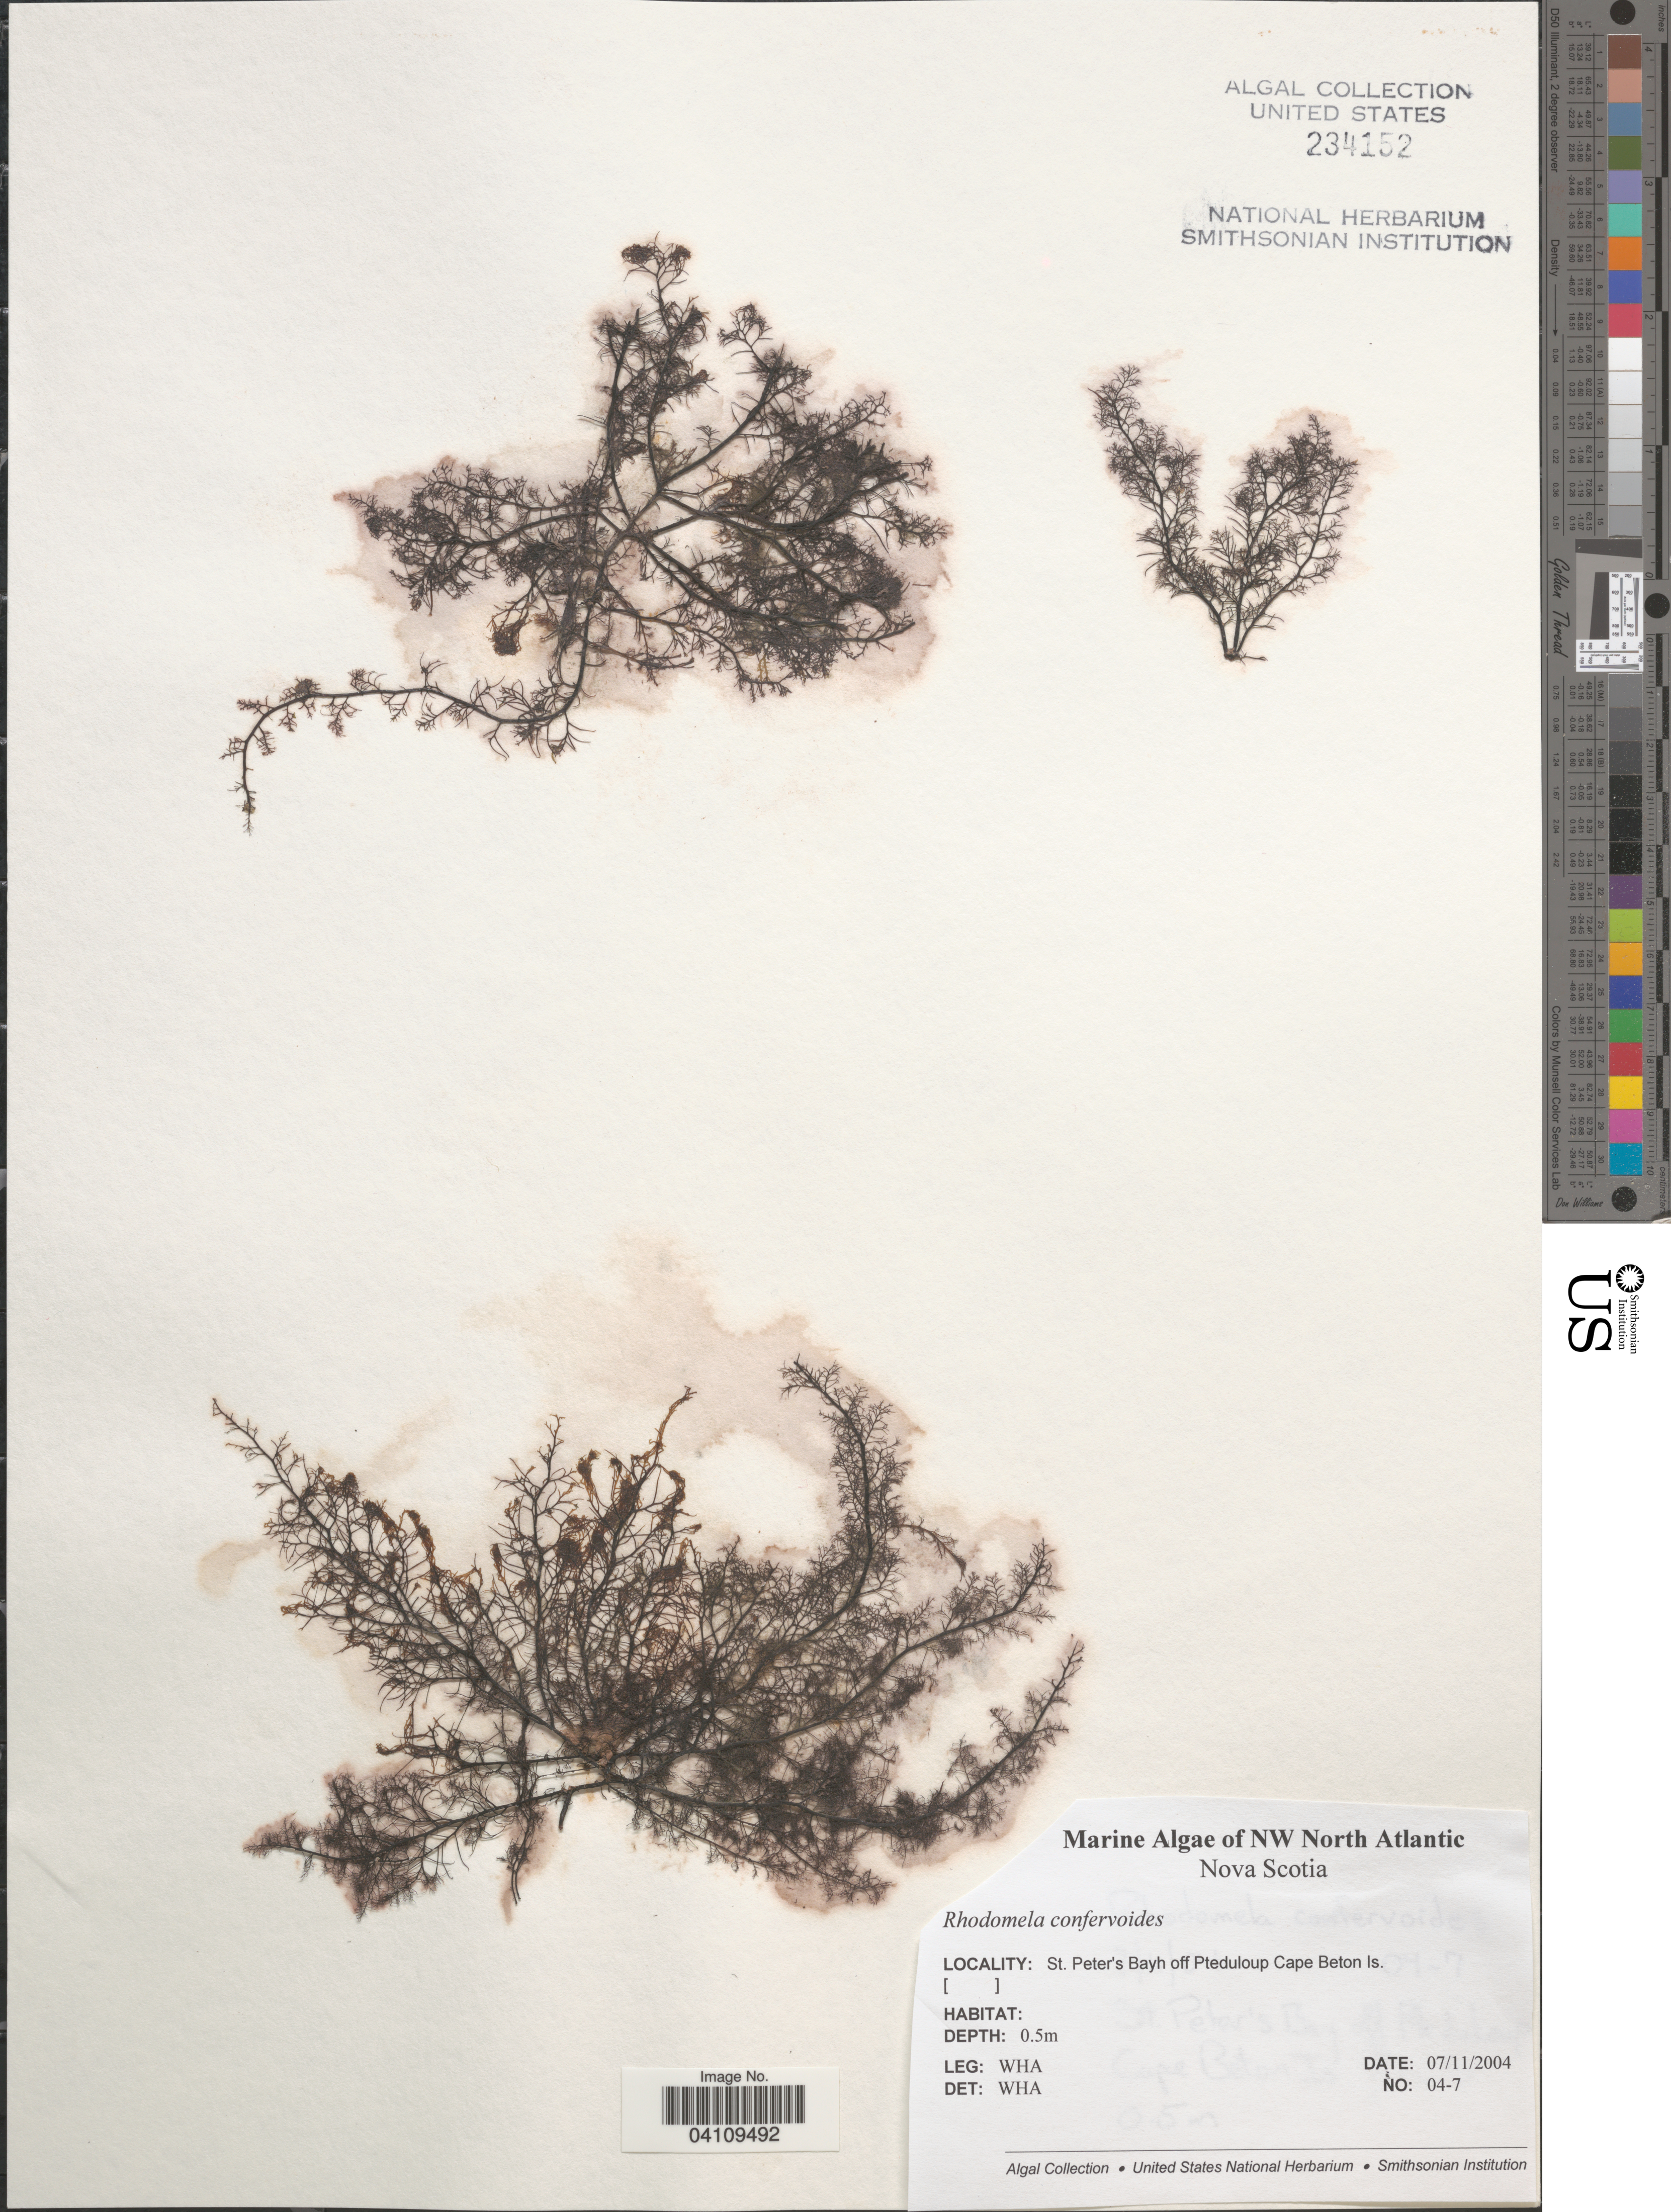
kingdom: Plantae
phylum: Rhodophyta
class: Florideophyceae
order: Ceramiales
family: Rhodomelaceae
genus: Rhodomela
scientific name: Rhodomela confervoides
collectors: W. H. Adey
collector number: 04-7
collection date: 2004-11-07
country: Canada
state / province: Nova Scotia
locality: NW North Atlantic. St. Peter's Bayh off Pteduloup Cape Breton Is.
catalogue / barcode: US 234152